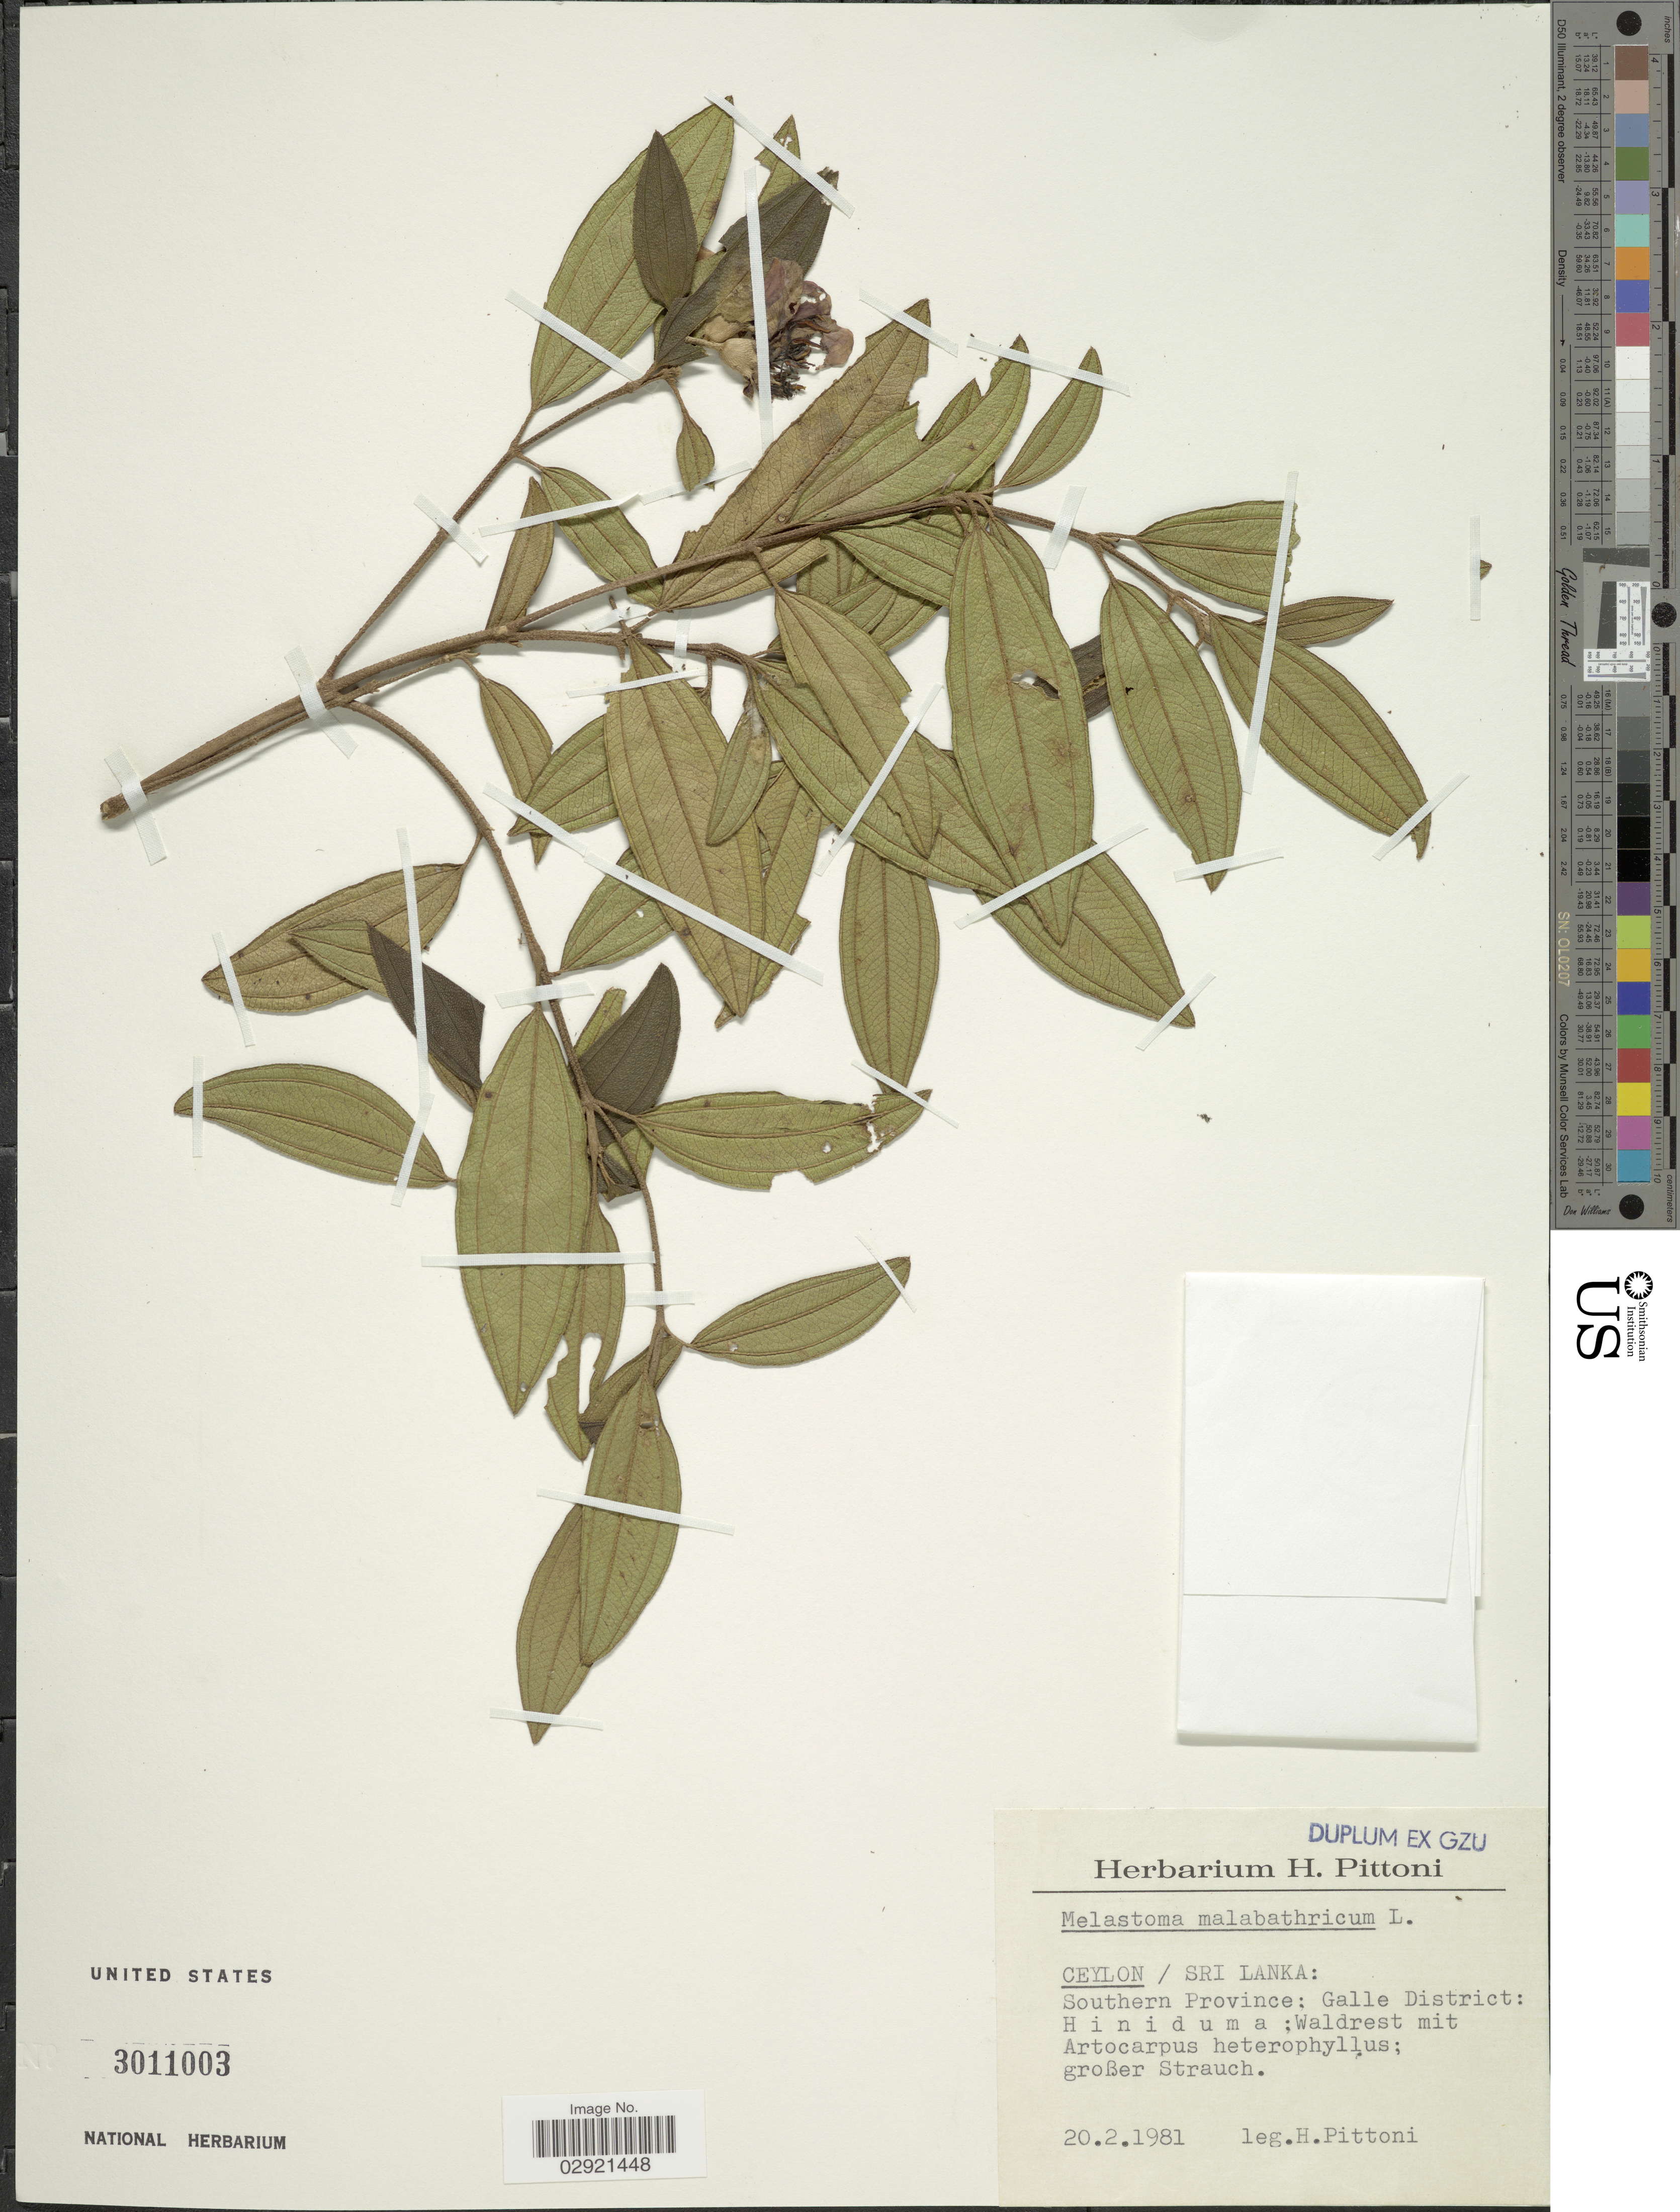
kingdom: Plantae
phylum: Tracheophyta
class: Magnoliopsida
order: Myrtales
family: Melastomataceae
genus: Melastoma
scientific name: Melastoma malabathricum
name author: L.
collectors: H. Pittoni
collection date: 1981-02-20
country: Sri Lanka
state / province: Southern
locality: Ceylon. Galle District: Hiniduma.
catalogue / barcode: US 3011003